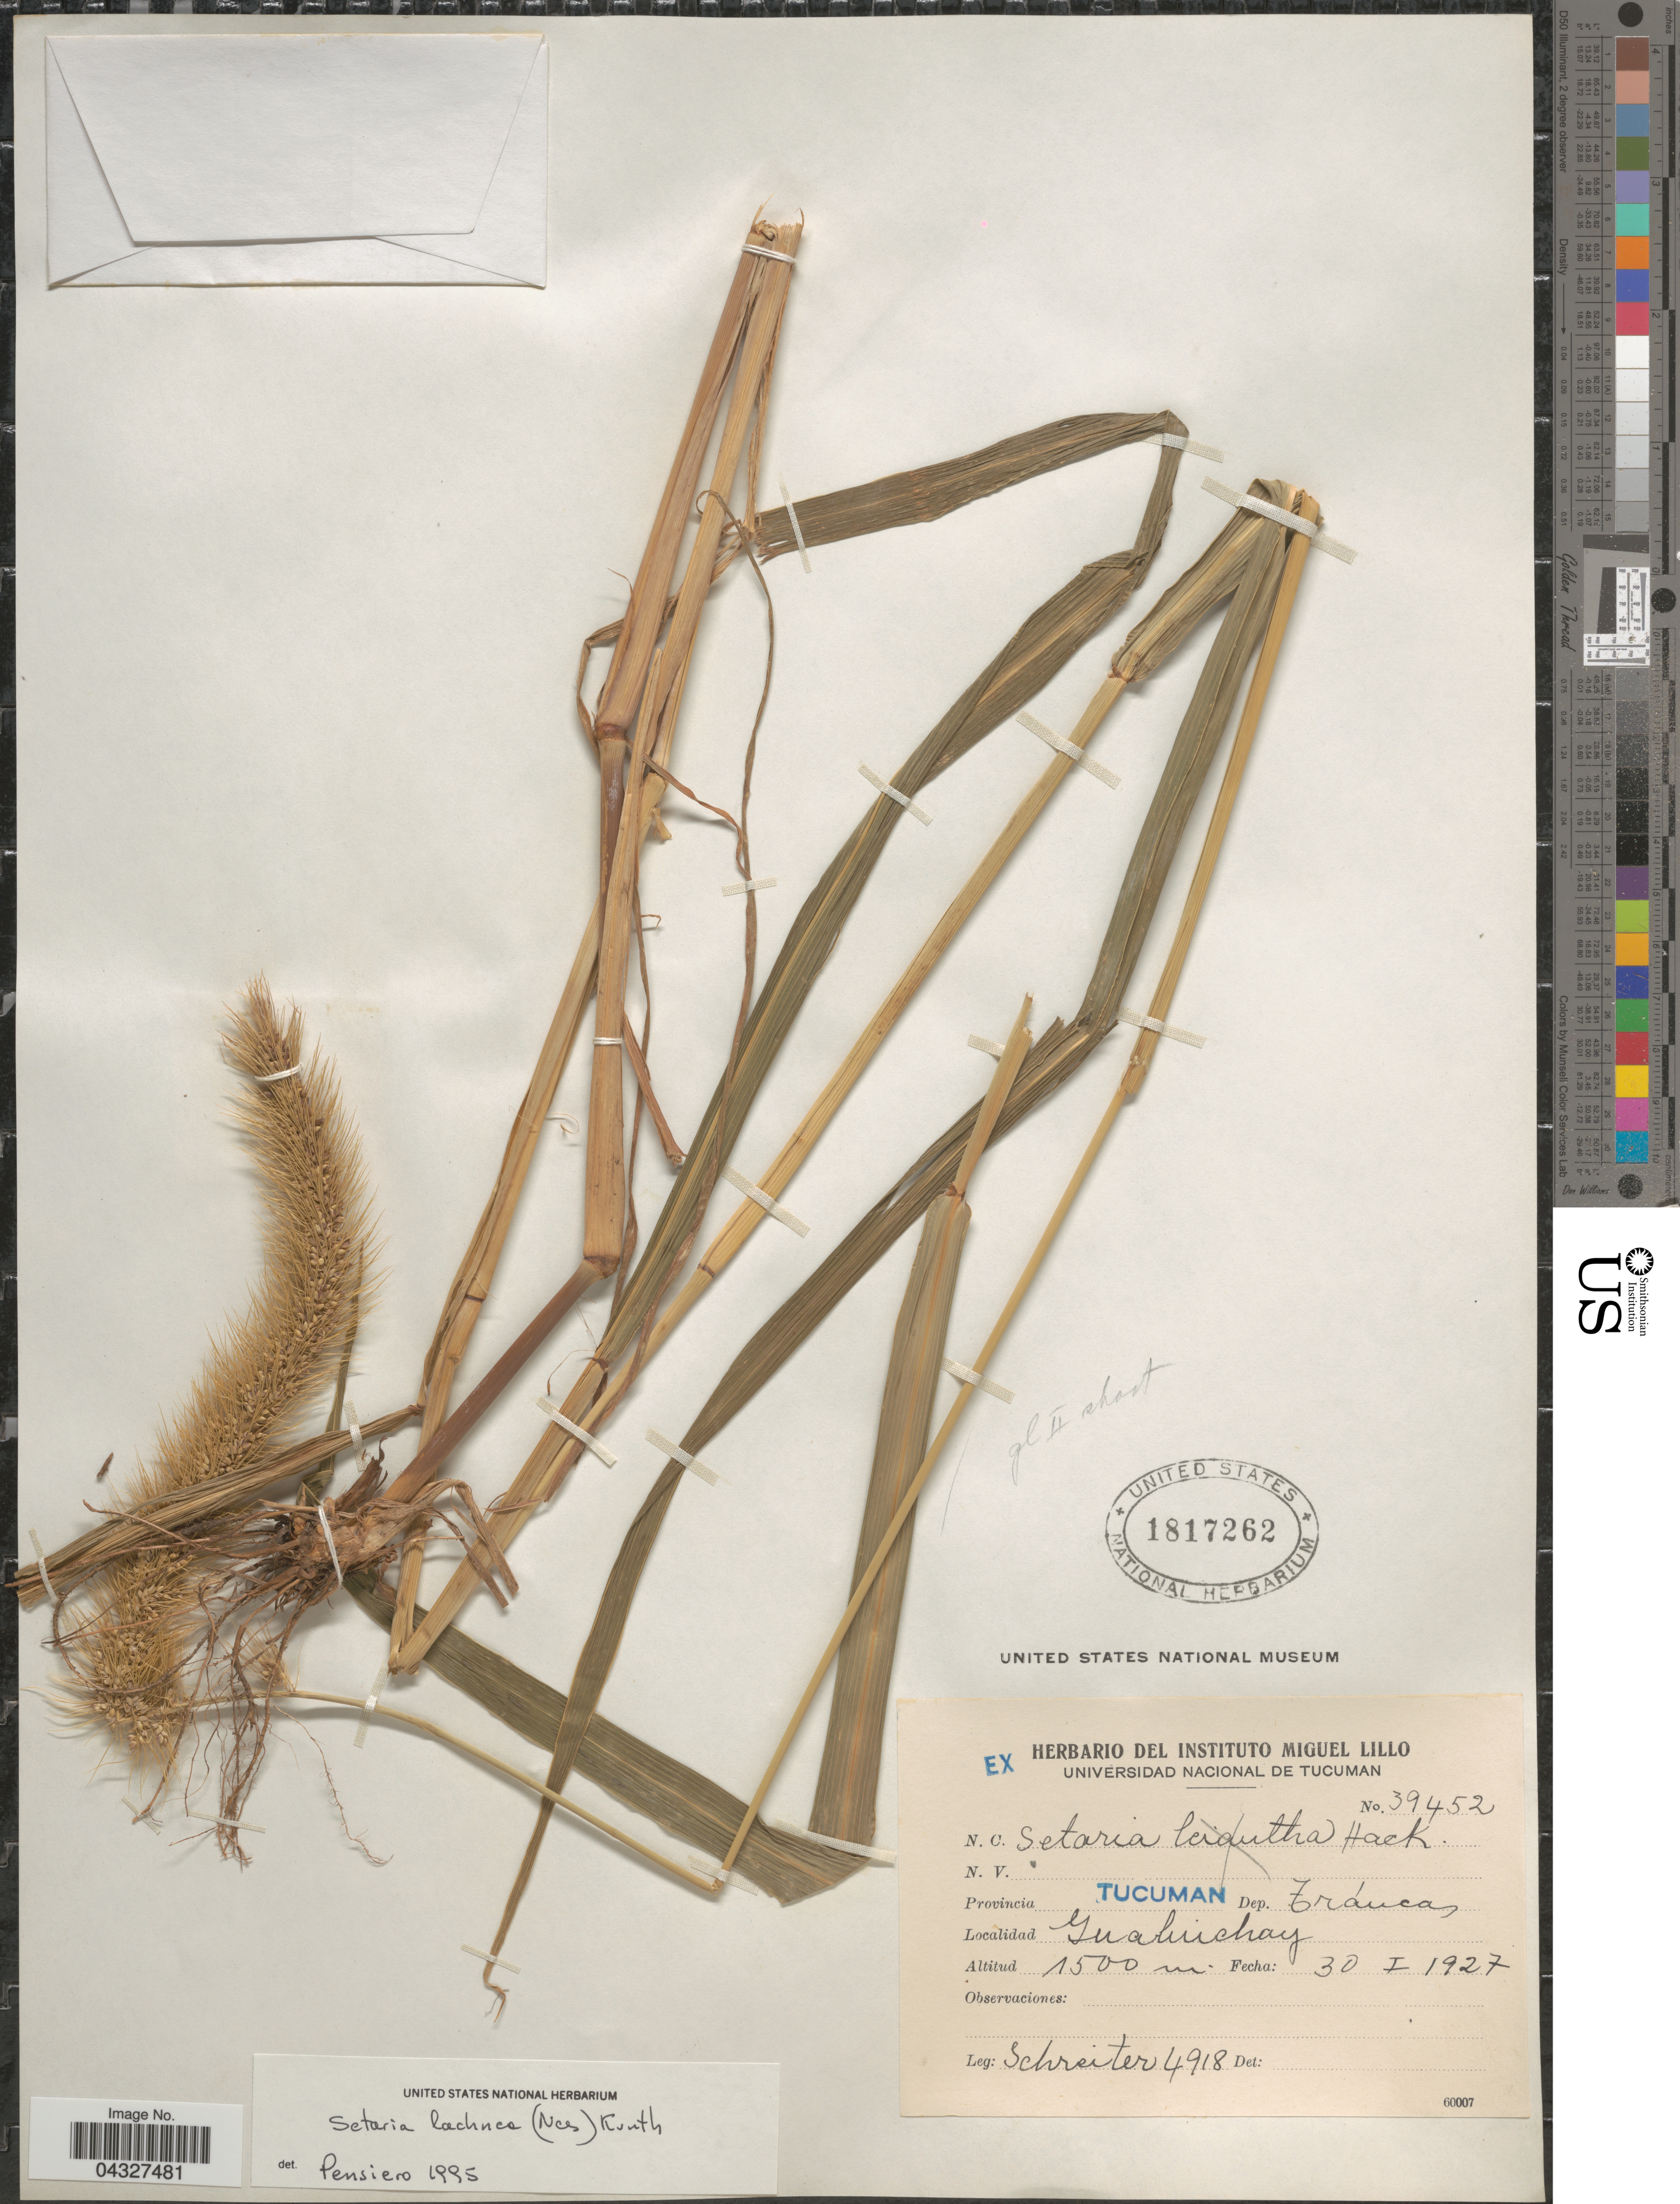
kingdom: Plantae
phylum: Tracheophyta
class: Liliopsida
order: Poales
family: Poaceae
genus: Setaria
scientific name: Setaria lachnea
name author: (Nees) Kunth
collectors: -. Schreiter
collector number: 4918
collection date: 1927-01-30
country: Argentina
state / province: Tucuman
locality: Dep. Tráncas. Gualinchay .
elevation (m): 1500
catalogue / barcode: US 1817262